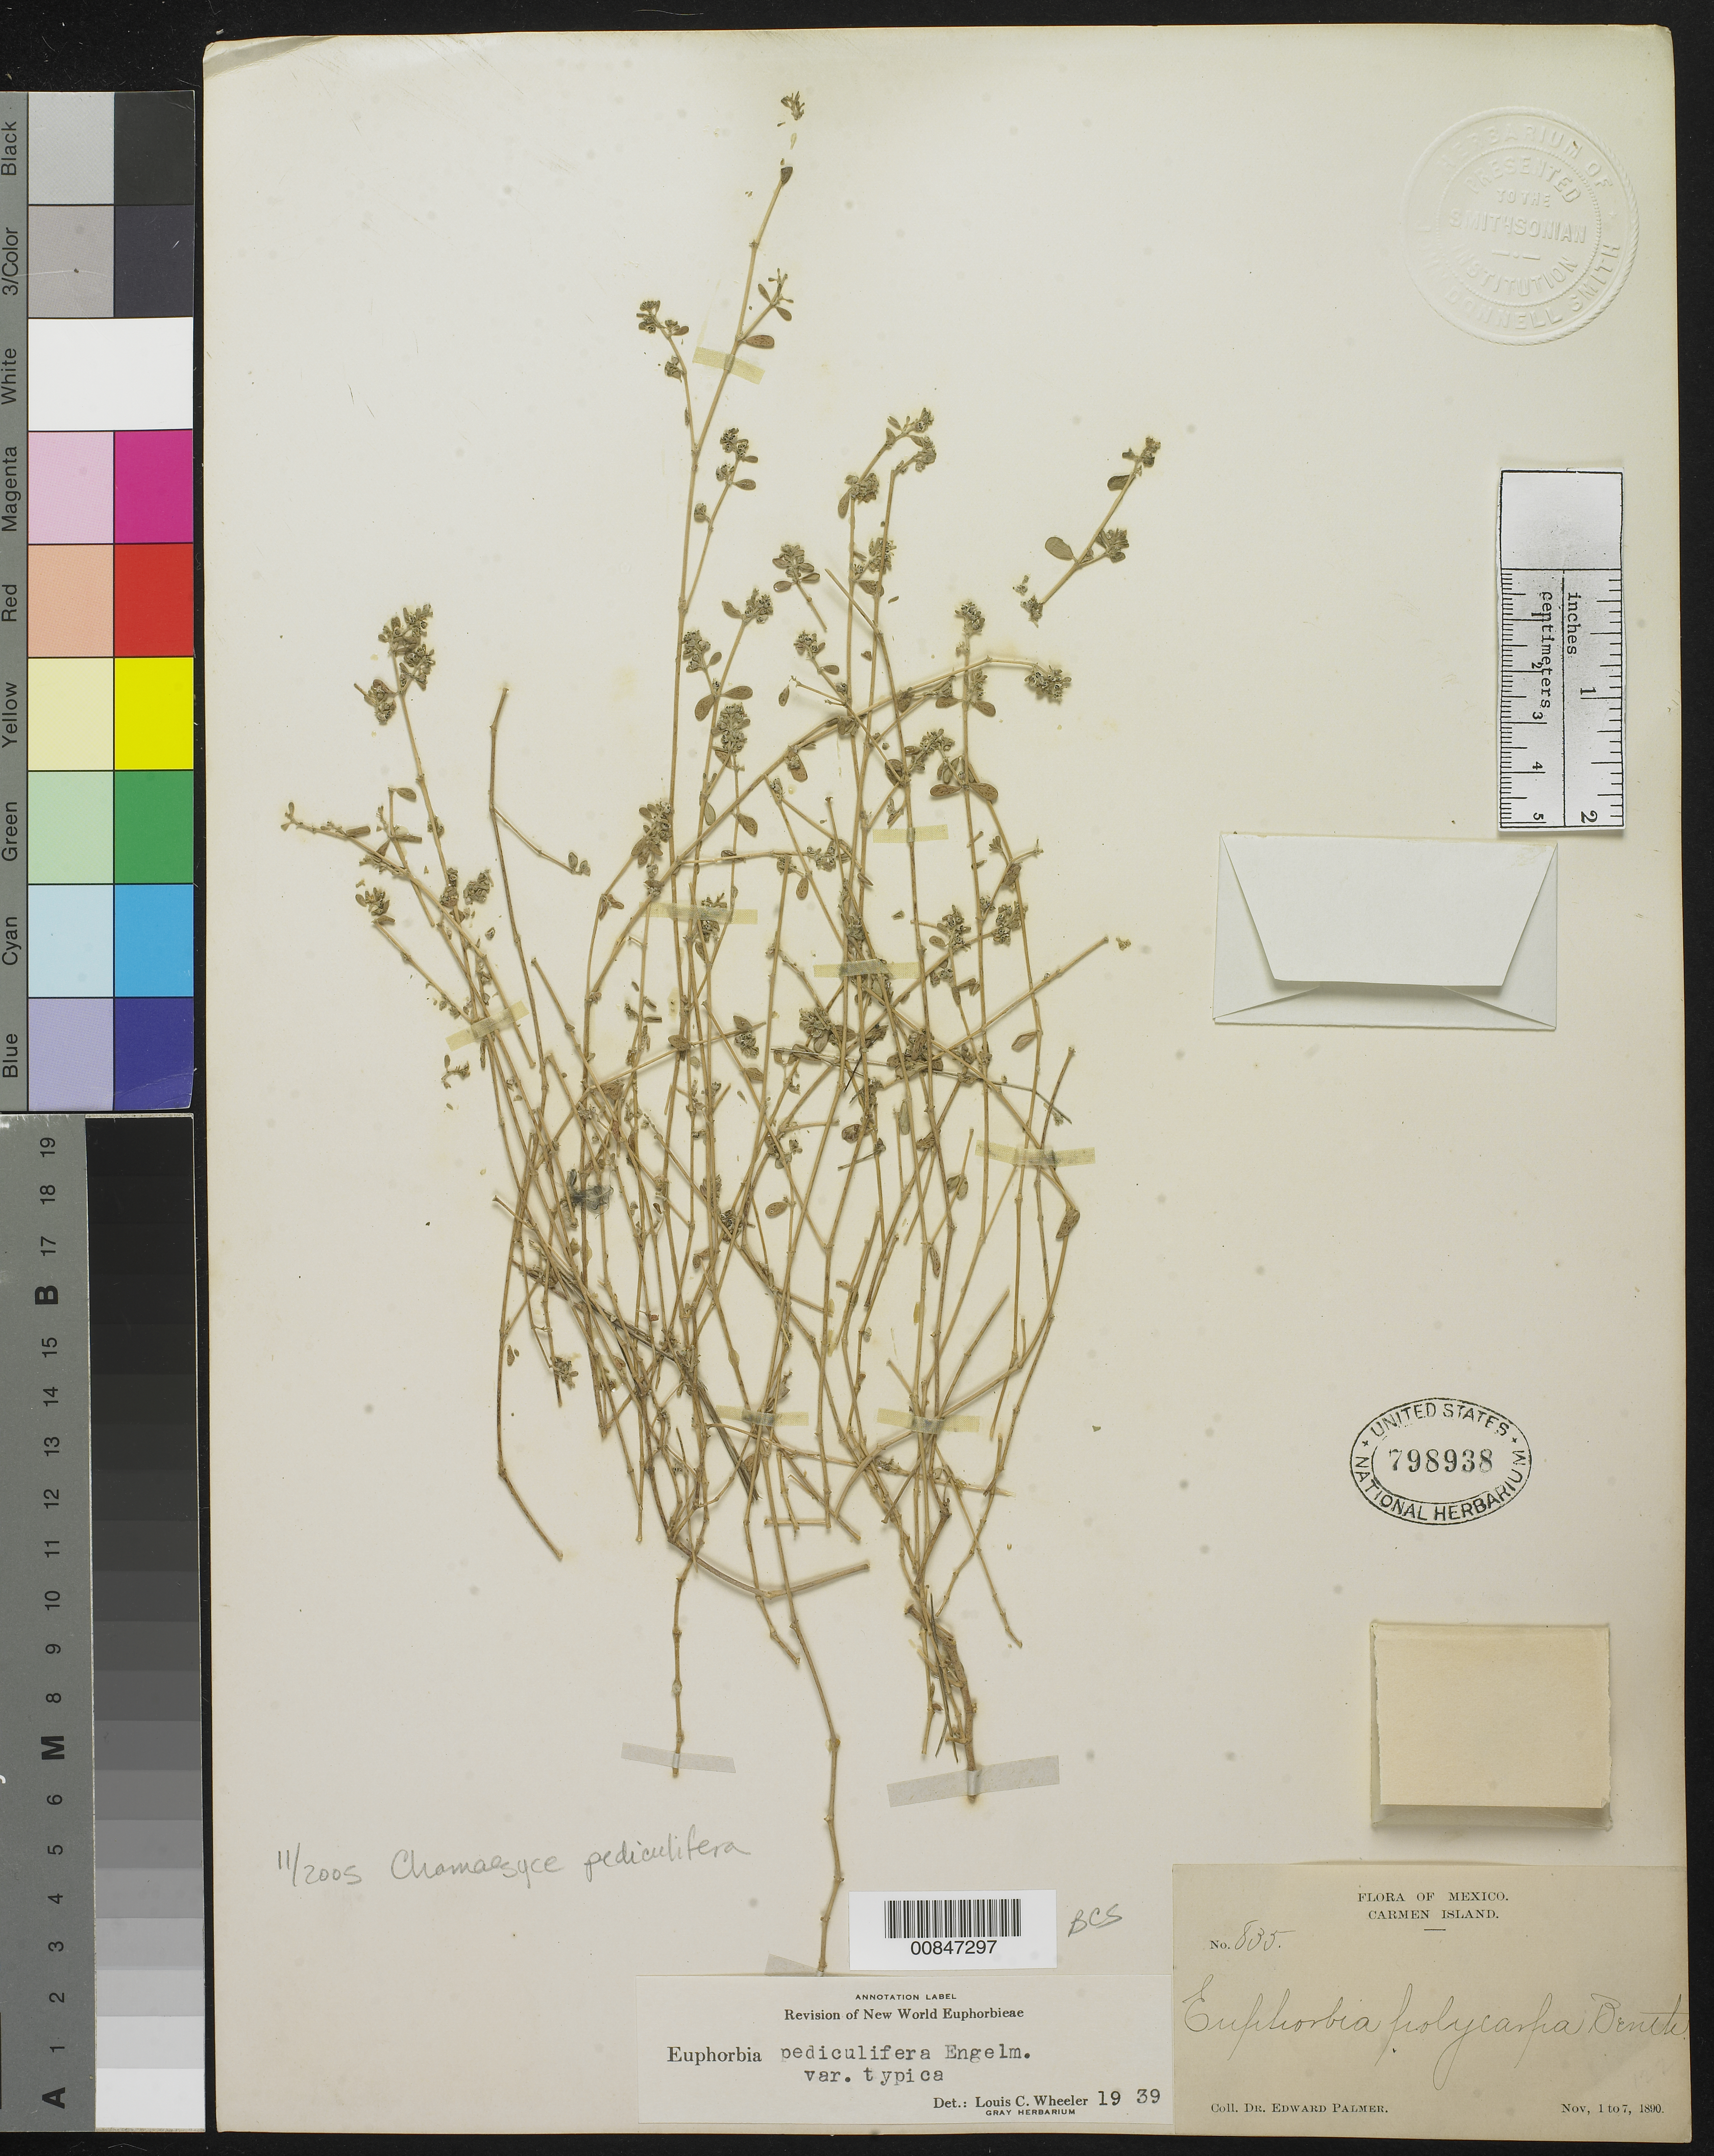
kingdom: Plantae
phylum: Tracheophyta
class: Magnoliopsida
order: Malpighiales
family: Euphorbiaceae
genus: Euphorbia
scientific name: Euphorbia pediculifera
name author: Engelm.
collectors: E. Palmer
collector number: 835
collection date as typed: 01 Nov 1890 to 07 Nov 1890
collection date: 1890-11-01/1890-11-07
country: Mexico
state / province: Baja California Sur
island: Carmen I.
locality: Carmen Island, Baja California Sur.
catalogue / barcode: US 798938